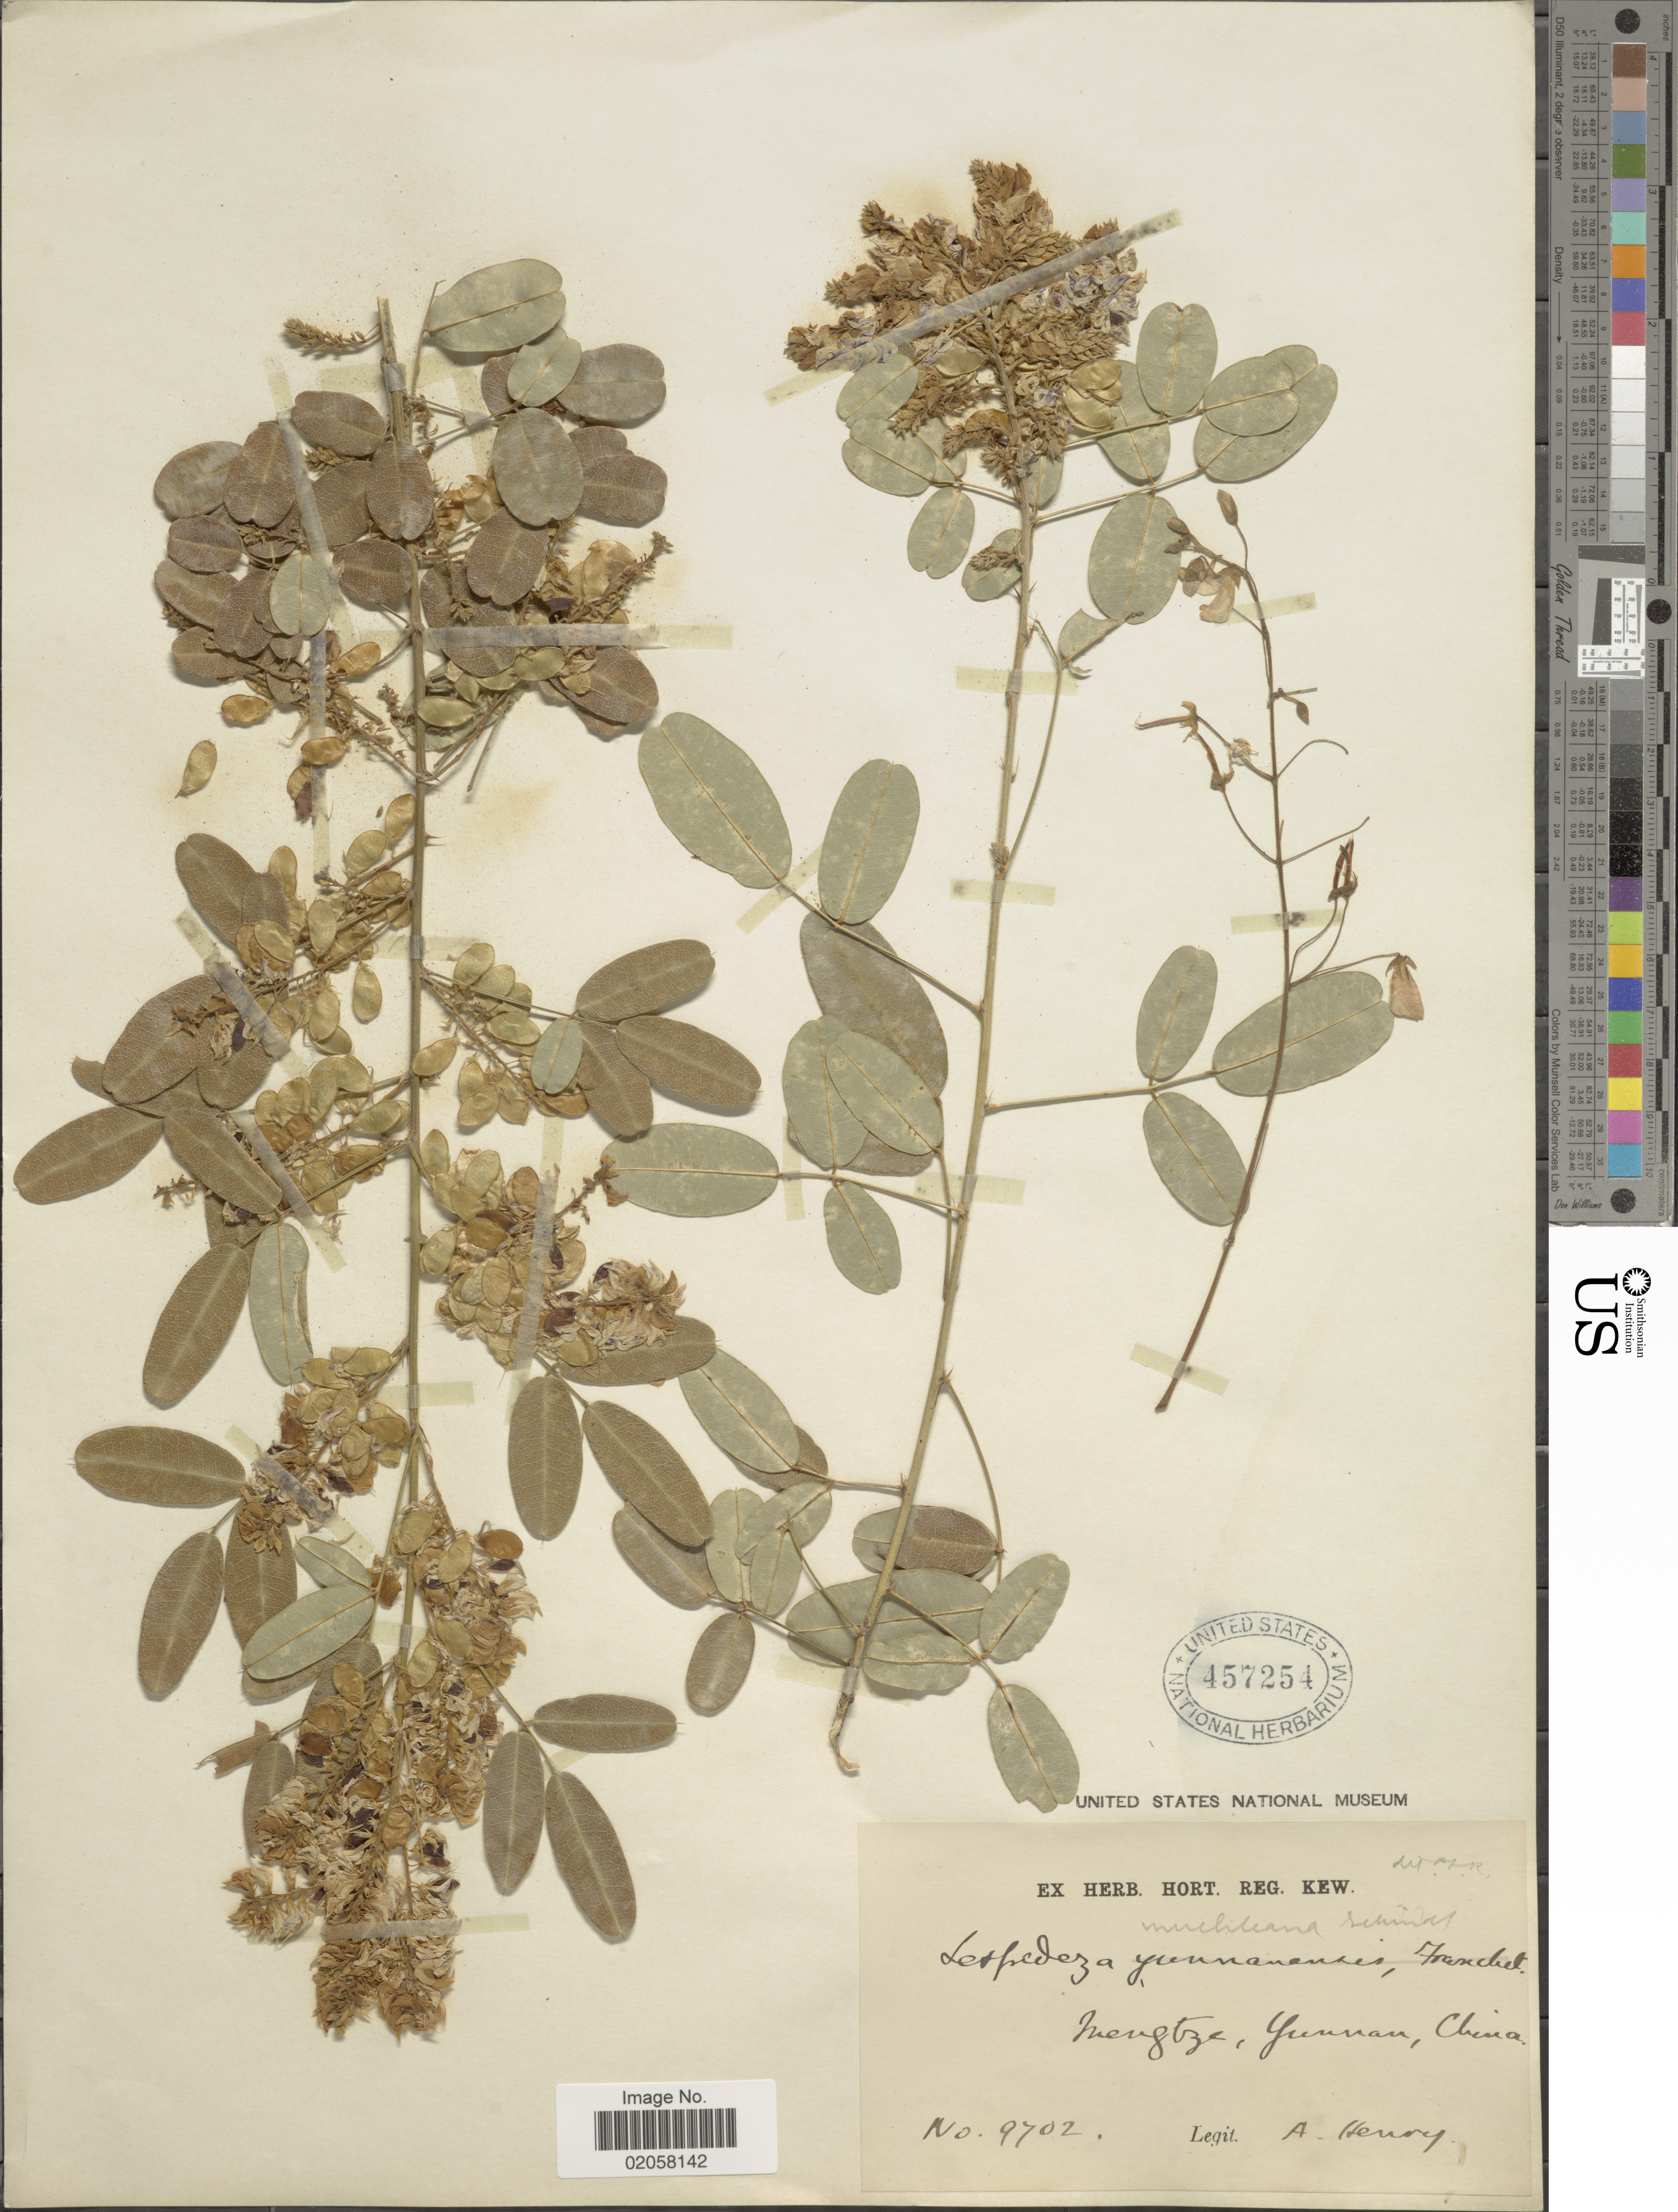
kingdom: Plantae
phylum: Tracheophyta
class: Magnoliopsida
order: Fabales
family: Fabaceae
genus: Campylotropis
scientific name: Campylotropis muehleana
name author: (Schindl.) Schindl.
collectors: A. Henry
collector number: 9702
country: China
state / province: Yunnan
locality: Mengtze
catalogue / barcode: US 457254